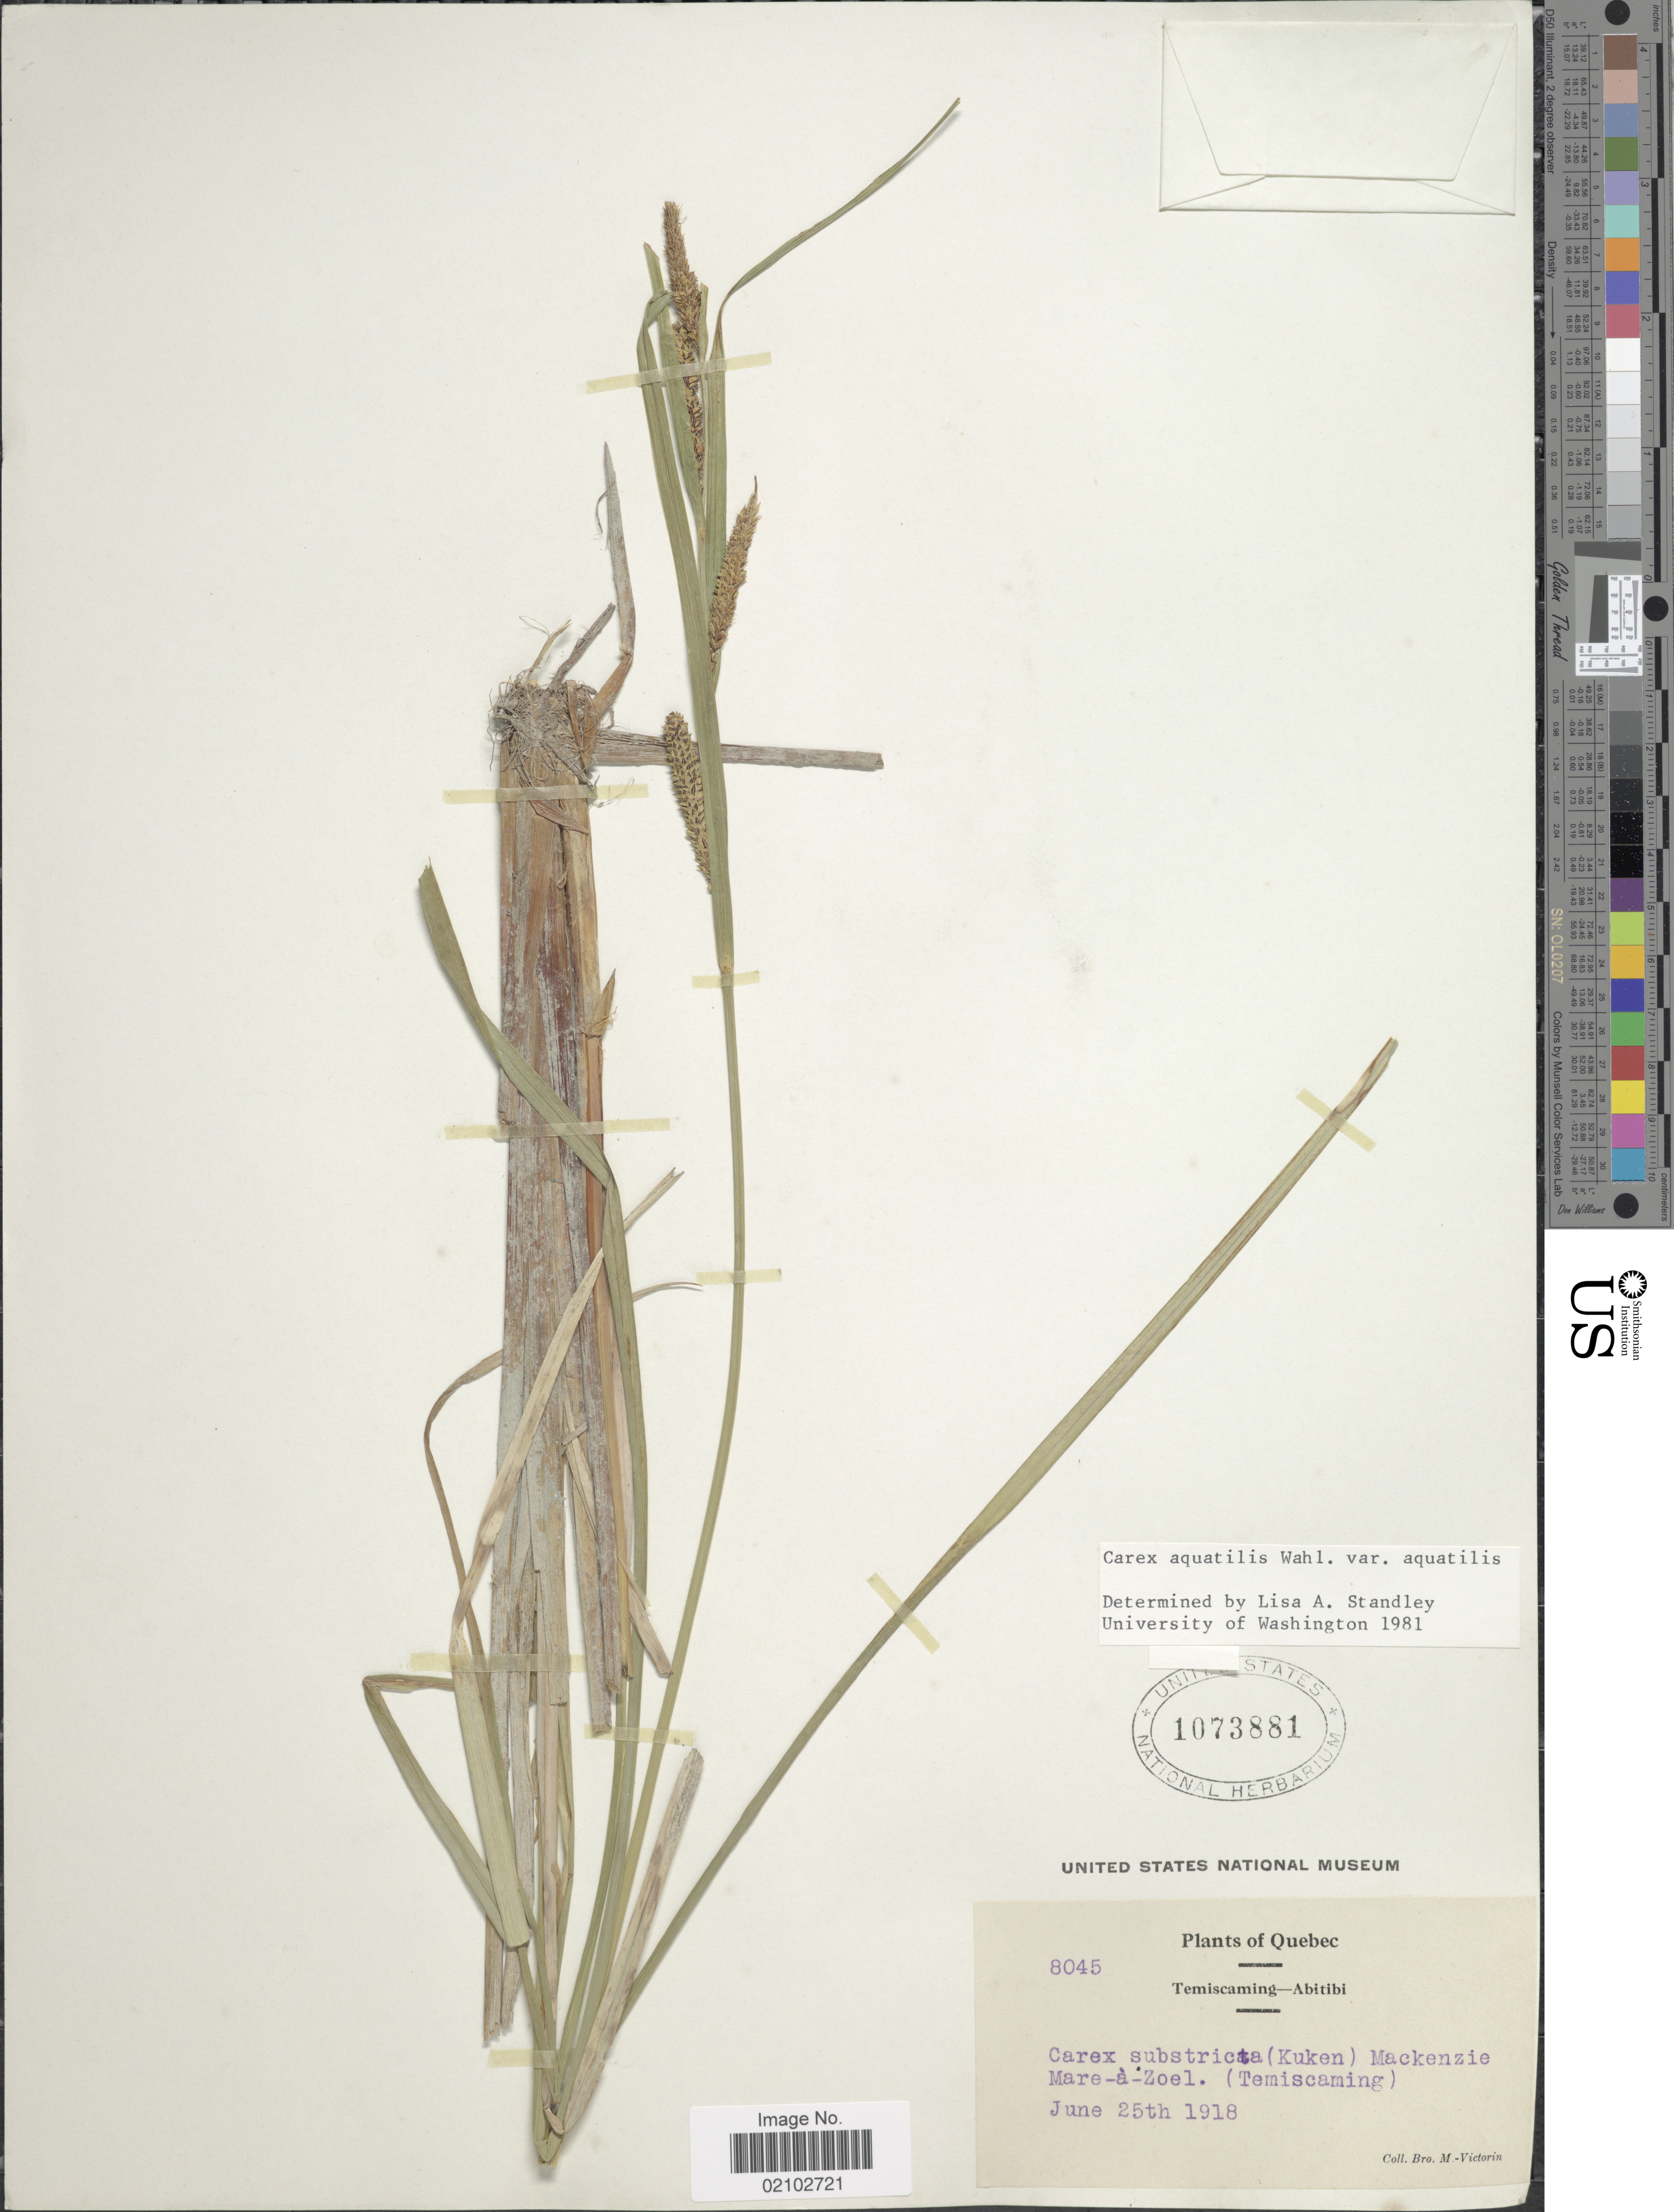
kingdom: Plantae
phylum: Tracheophyta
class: Liliopsida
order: Poales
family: Cyperaceae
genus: Carex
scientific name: Carex aquatilis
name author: Wahlenb.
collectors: Fr. Marie-Victorin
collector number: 8045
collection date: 1918-06-25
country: Canada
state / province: Quebec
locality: Temiscaming-Abitibi, Mare-a-Zoel, (Temiscaming).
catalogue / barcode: US 1073881